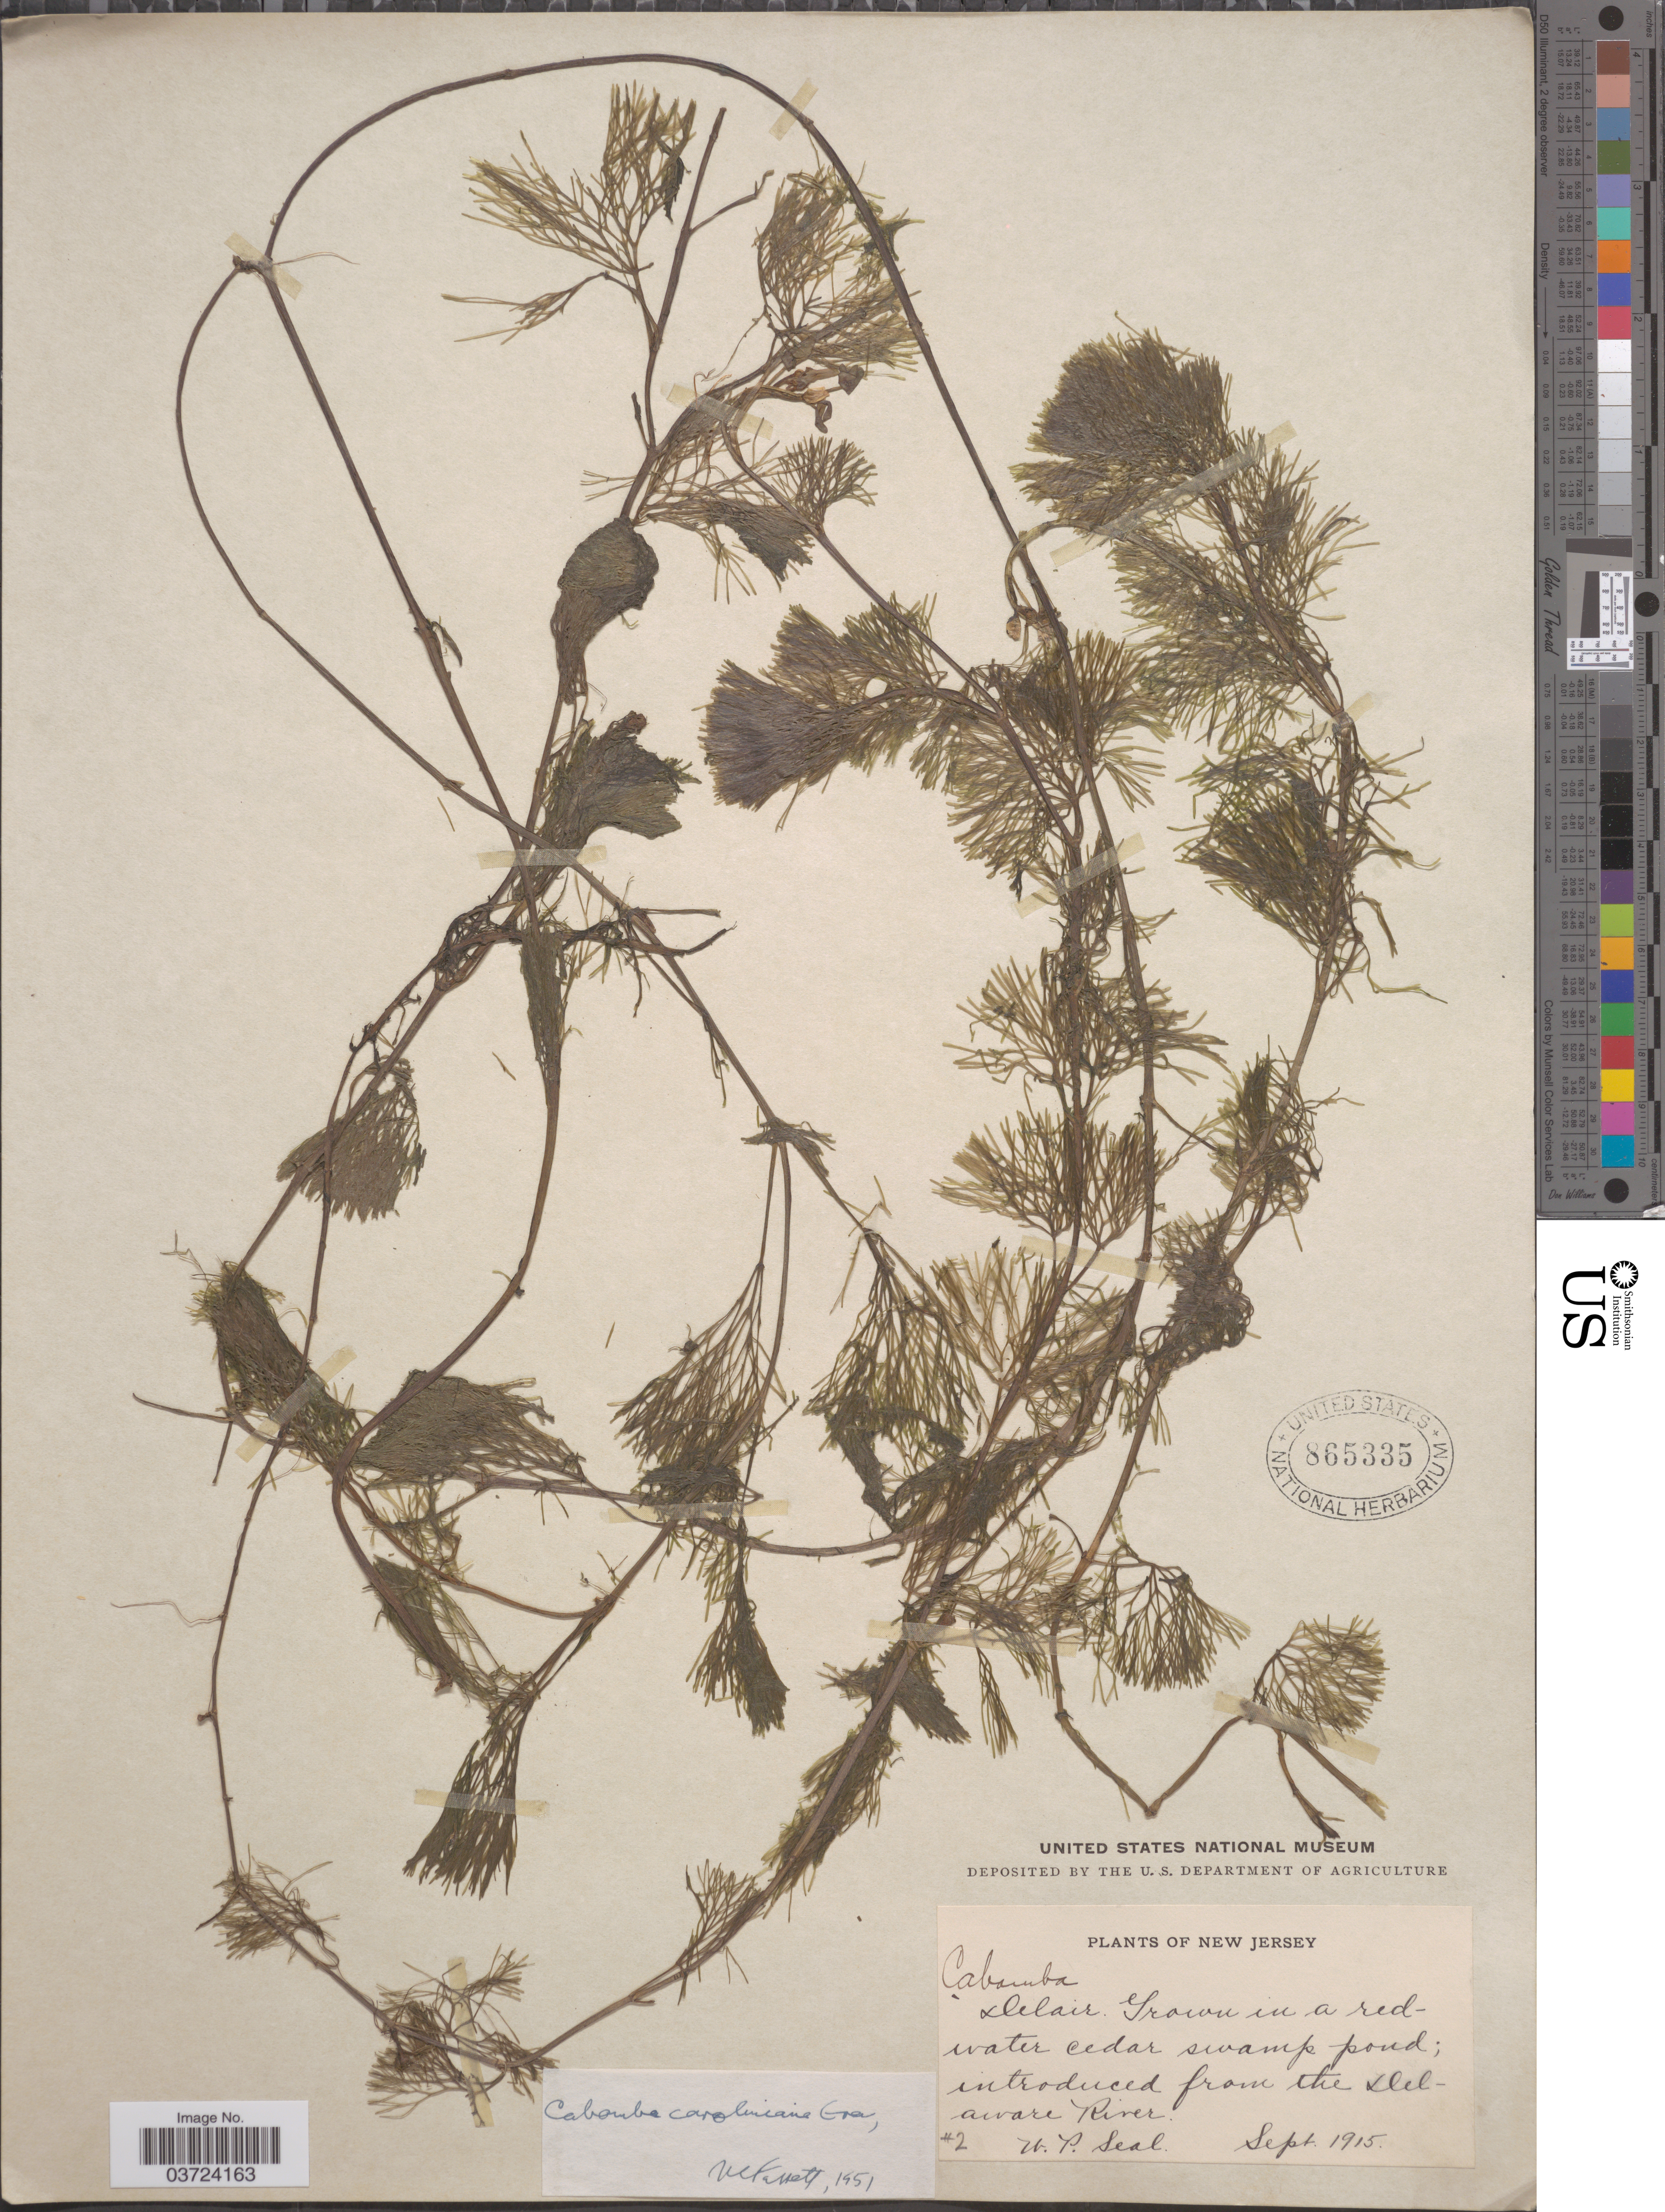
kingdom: Plantae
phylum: Tracheophyta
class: Magnoliopsida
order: Nymphaeales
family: Cabombaceae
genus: Cabomba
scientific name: Cabomba caroliniana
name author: A. Gray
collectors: W. Seal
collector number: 2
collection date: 1915-09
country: United States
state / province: New Jersey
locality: Delair. Delaware River.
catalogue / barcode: US 865335